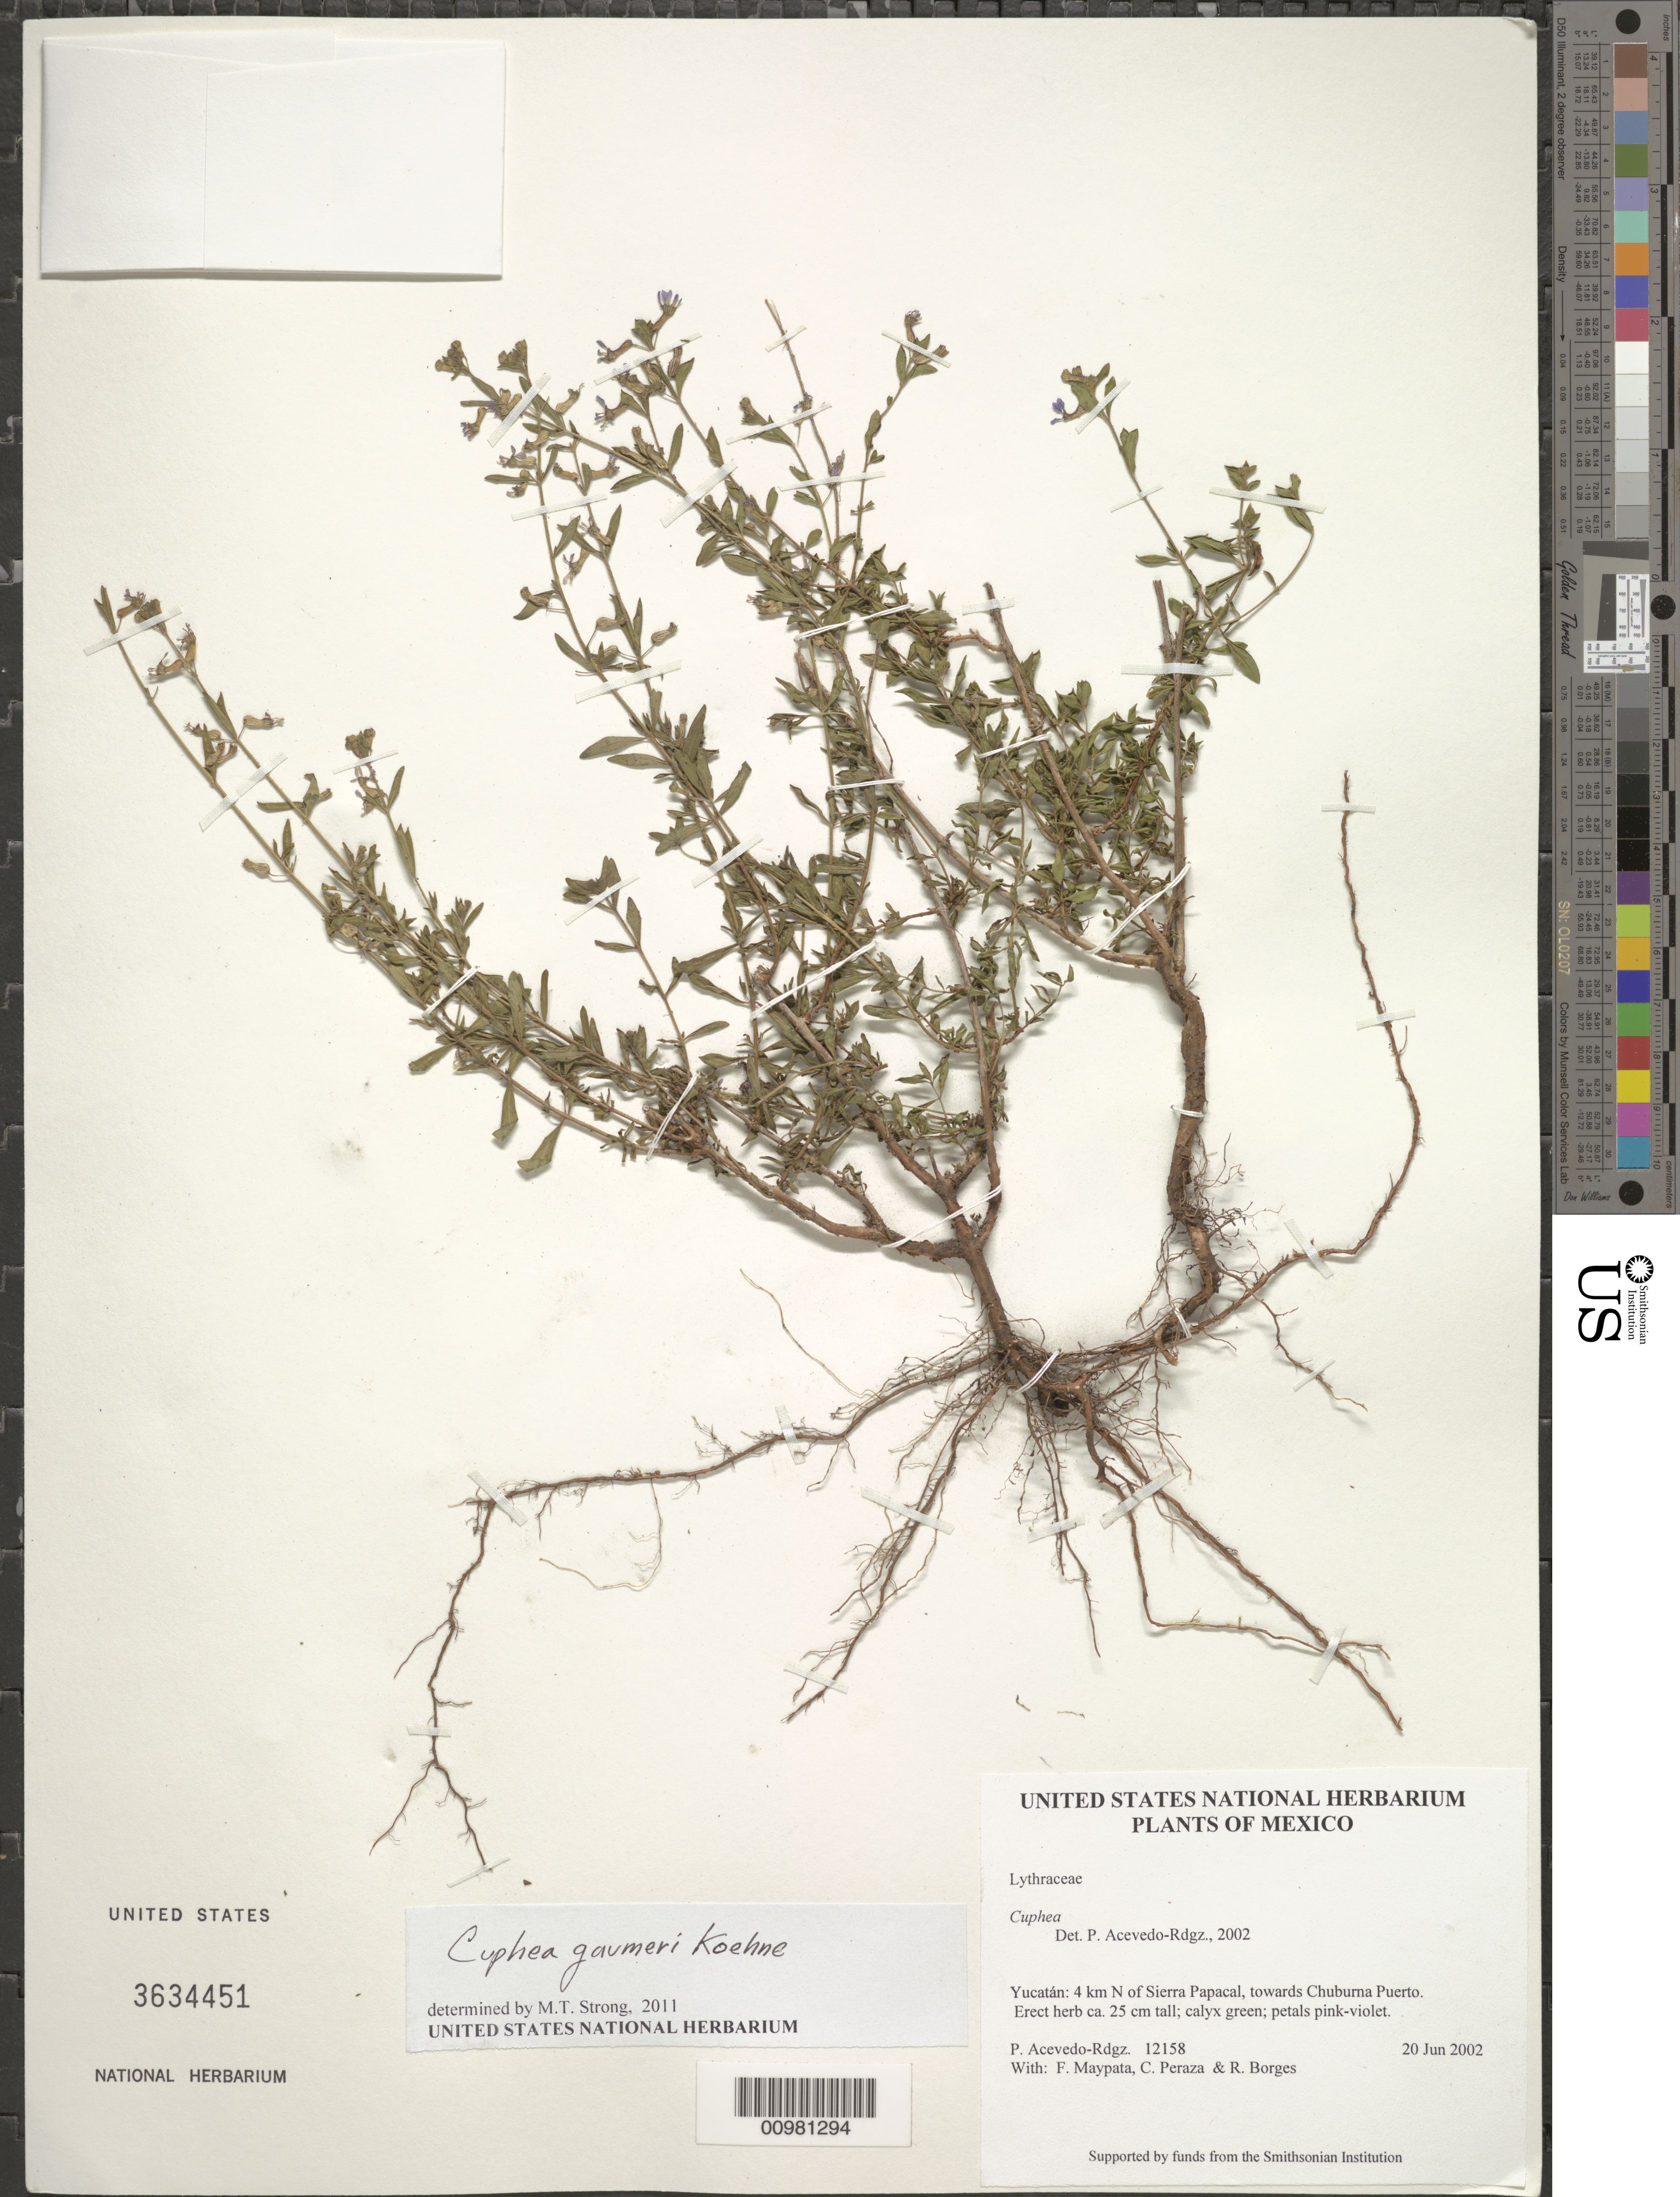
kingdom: Plantae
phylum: Tracheophyta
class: Magnoliopsida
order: Myrtales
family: Lythraceae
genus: Cuphea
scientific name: Cuphea gaumeri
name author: Koehne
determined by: Strong, M. T., (US), Smithsonian Institution - National Museum of Natural History (UNITED STATES)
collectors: P. Acevedo-Rodr., F. Maypata, C. Peraza & R. Borges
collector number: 12158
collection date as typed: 20 Jun 2002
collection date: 2002-06-20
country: Mexico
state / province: Yucatán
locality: Yucatán: 4 km N of Sierra Papacal, towards Chuburna Puerto.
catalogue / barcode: US 3634451